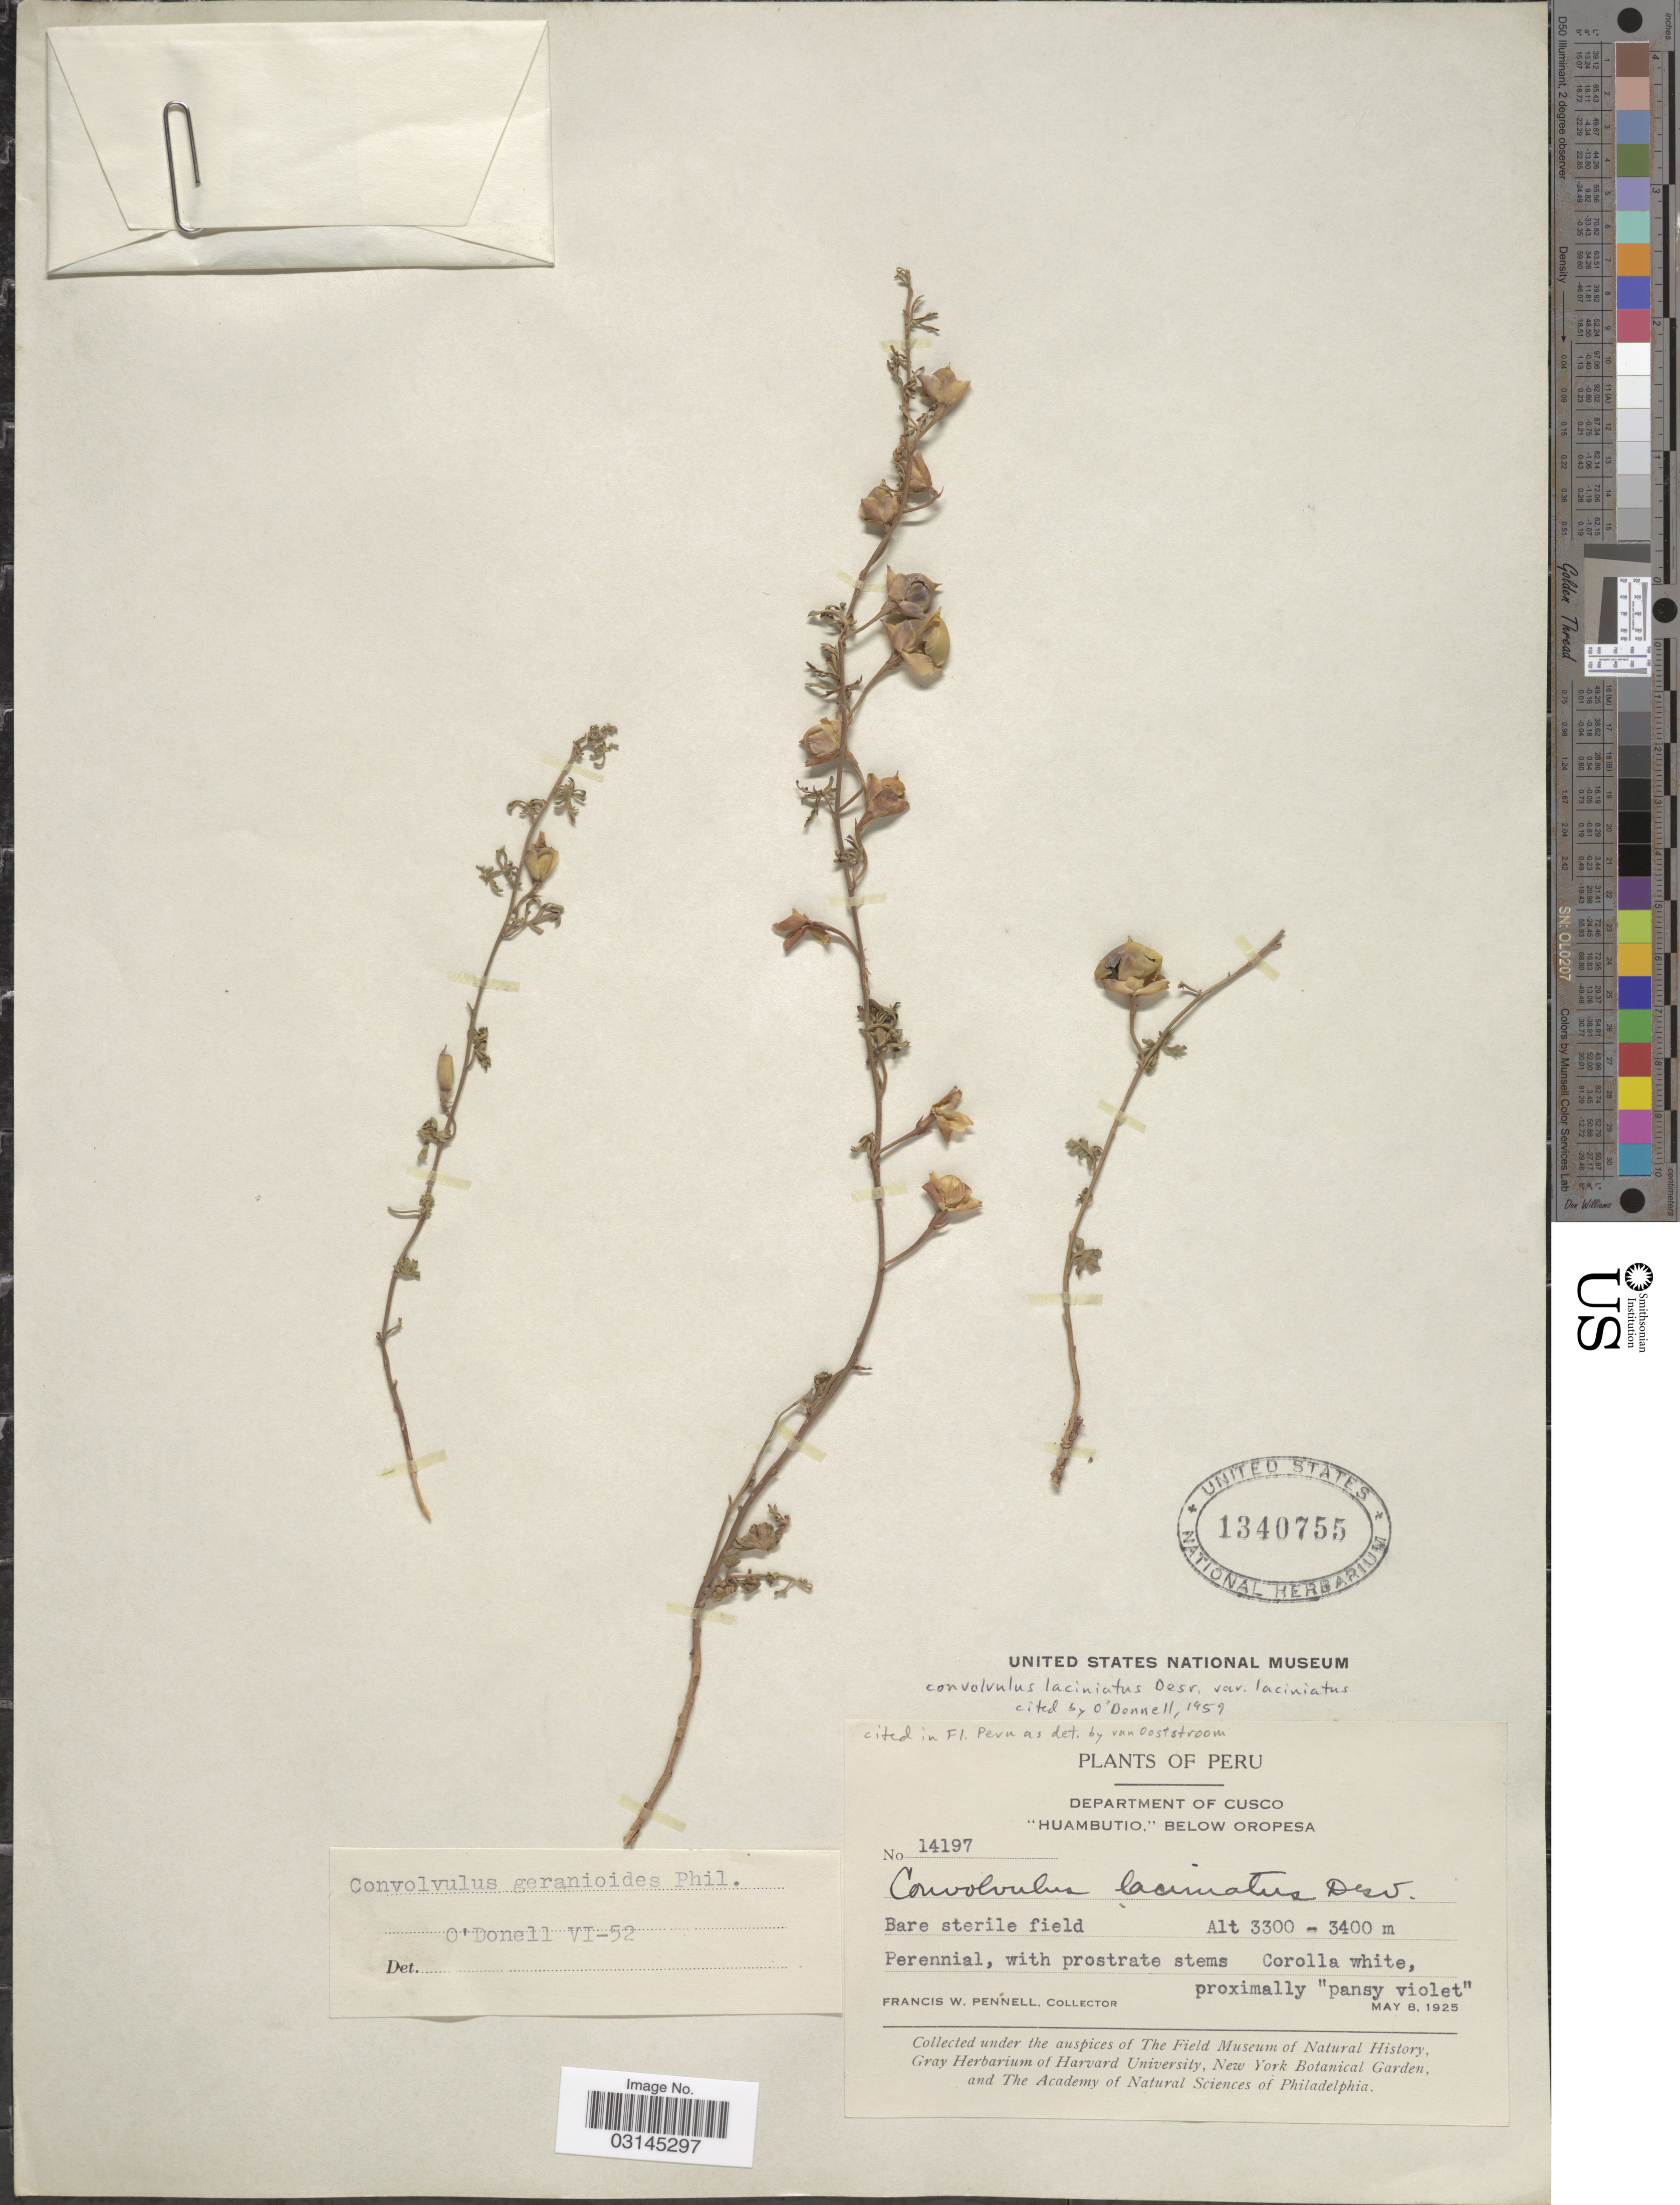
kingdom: Plantae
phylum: Tracheophyta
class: Magnoliopsida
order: Solanales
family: Convolvulaceae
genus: Convolvulus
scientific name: Convolvulus laciniatus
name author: Desr.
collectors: F. W. Pennell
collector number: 14197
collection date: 1925-05-08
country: Peru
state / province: Cusco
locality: Department of Cusco, "Huambutio," Below Oropesa.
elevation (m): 3300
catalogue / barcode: US 1340755